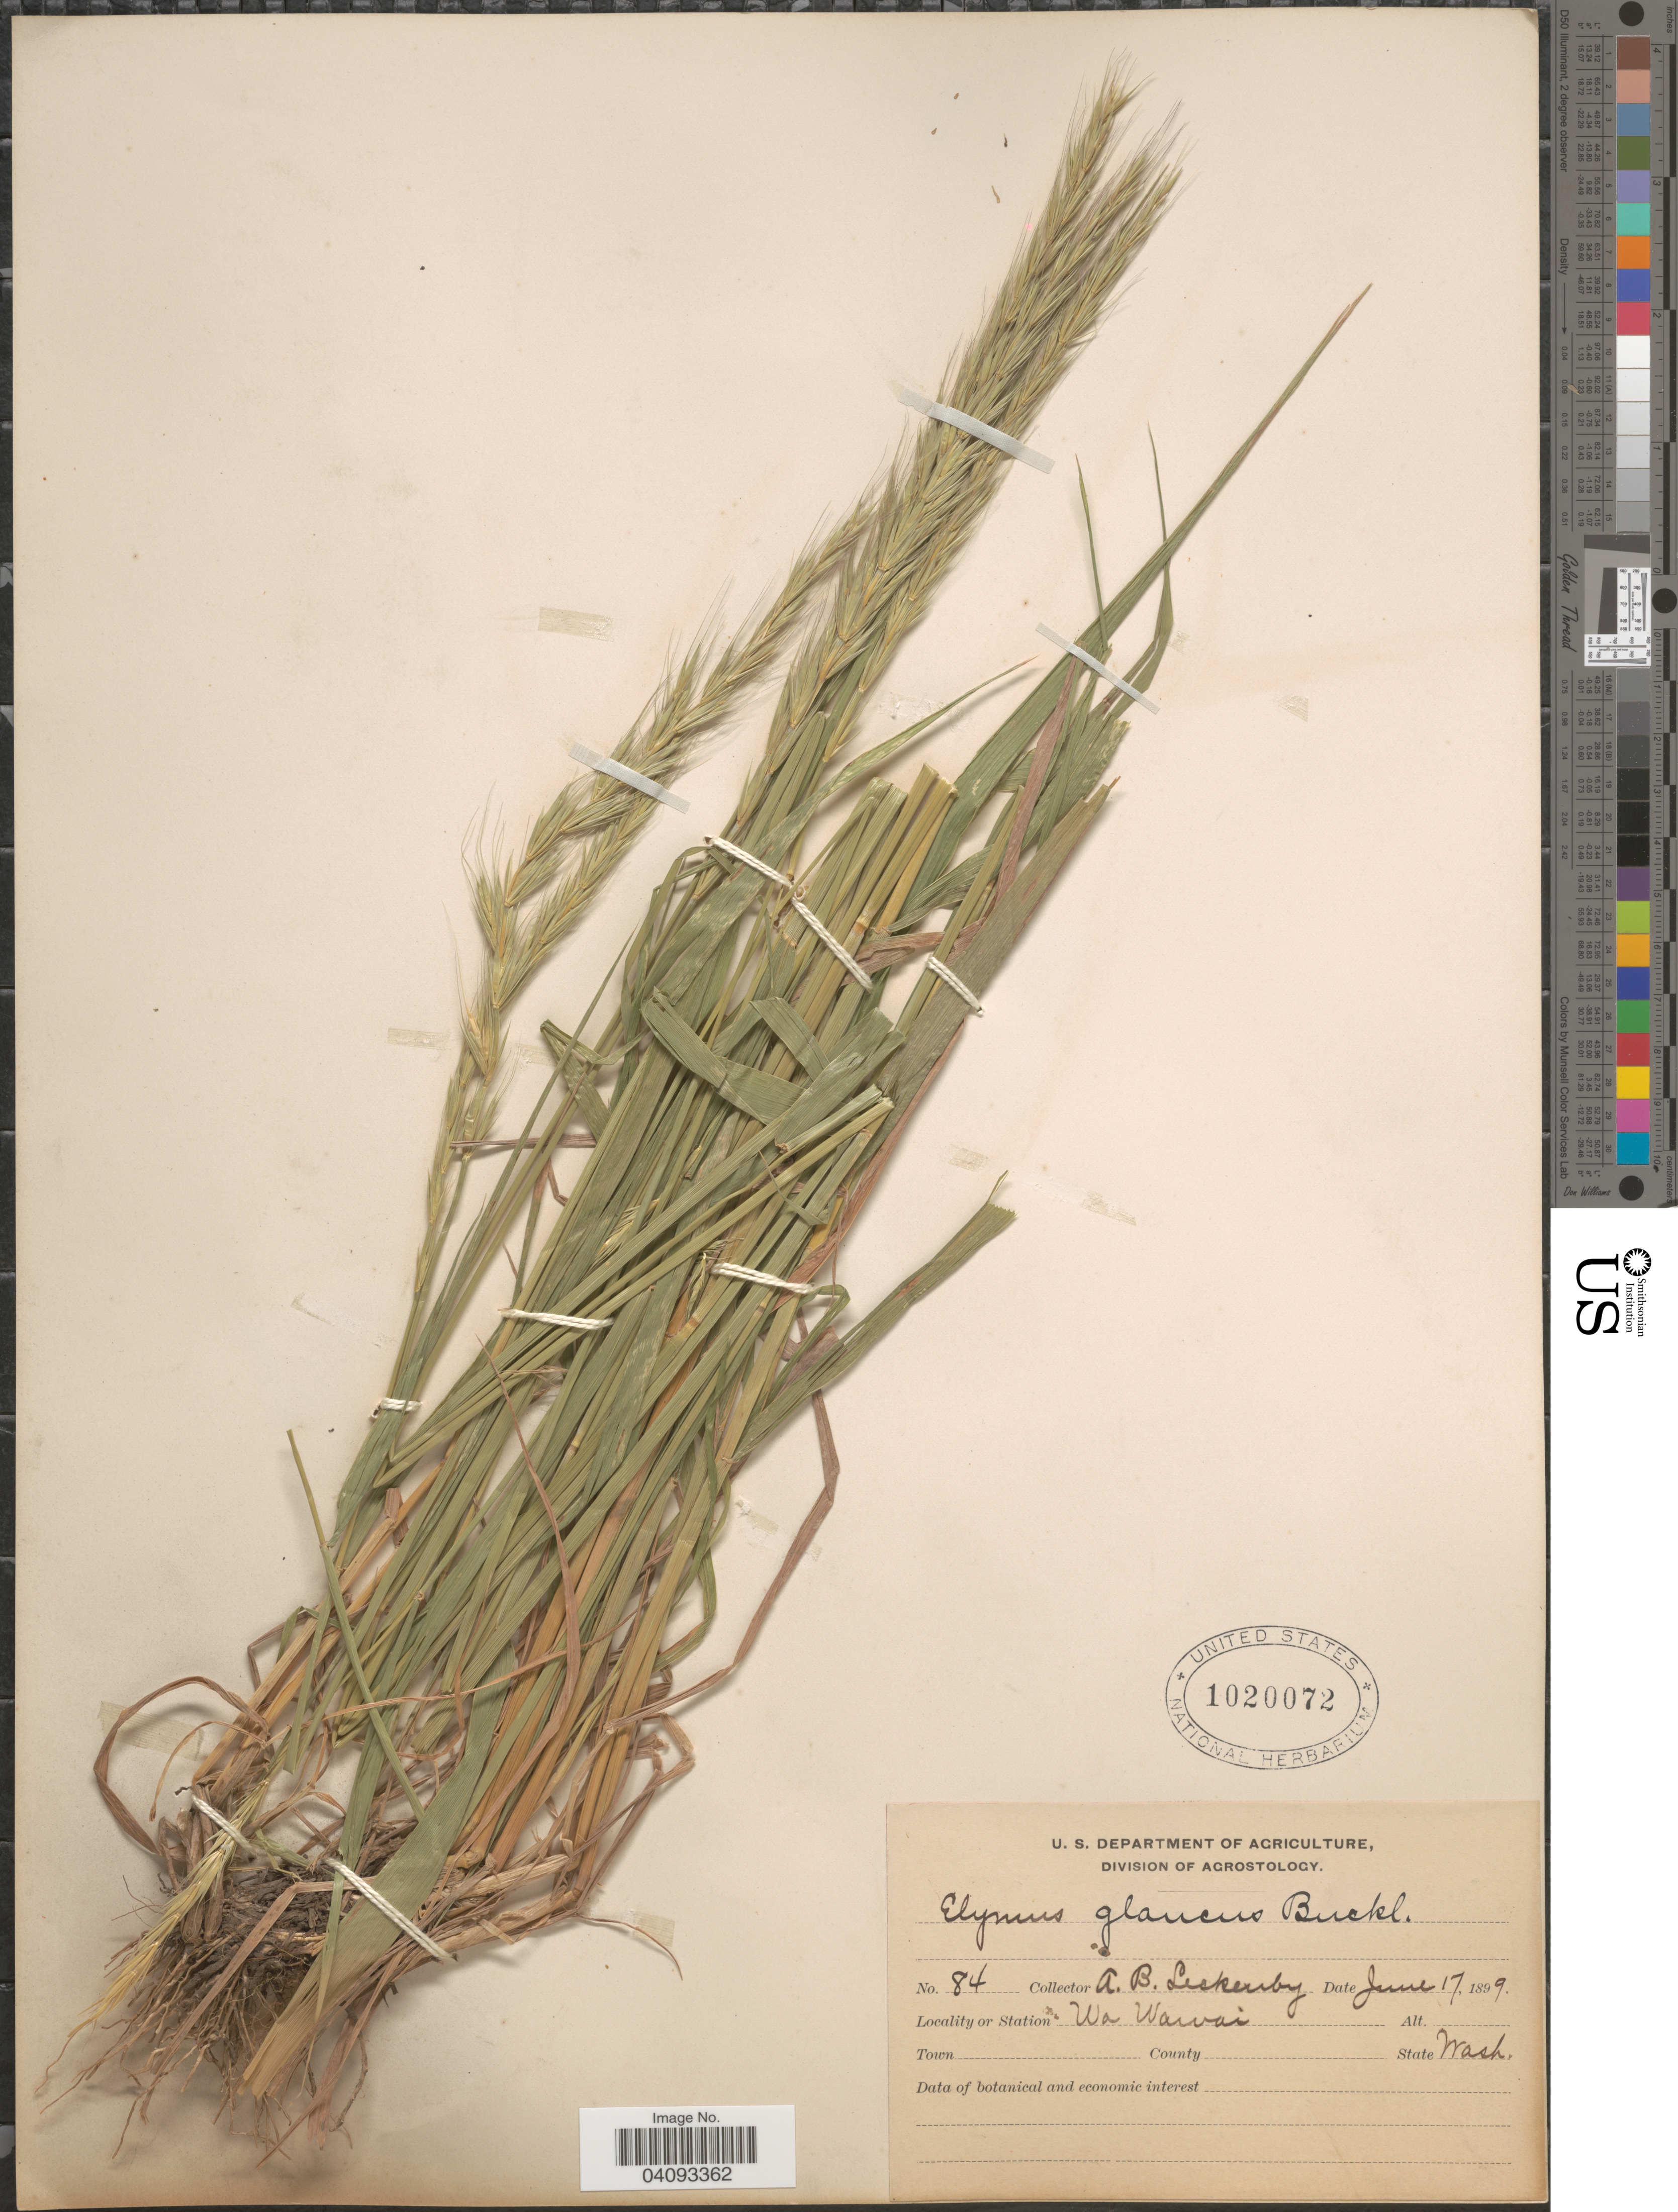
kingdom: Plantae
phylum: Tracheophyta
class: Liliopsida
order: Poales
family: Poaceae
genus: Elymus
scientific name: Elymus glaucus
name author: Buckley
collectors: A. Leckenby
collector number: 84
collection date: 1899-06-17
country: United States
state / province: Washington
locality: Wa Wawai.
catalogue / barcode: US 1020072